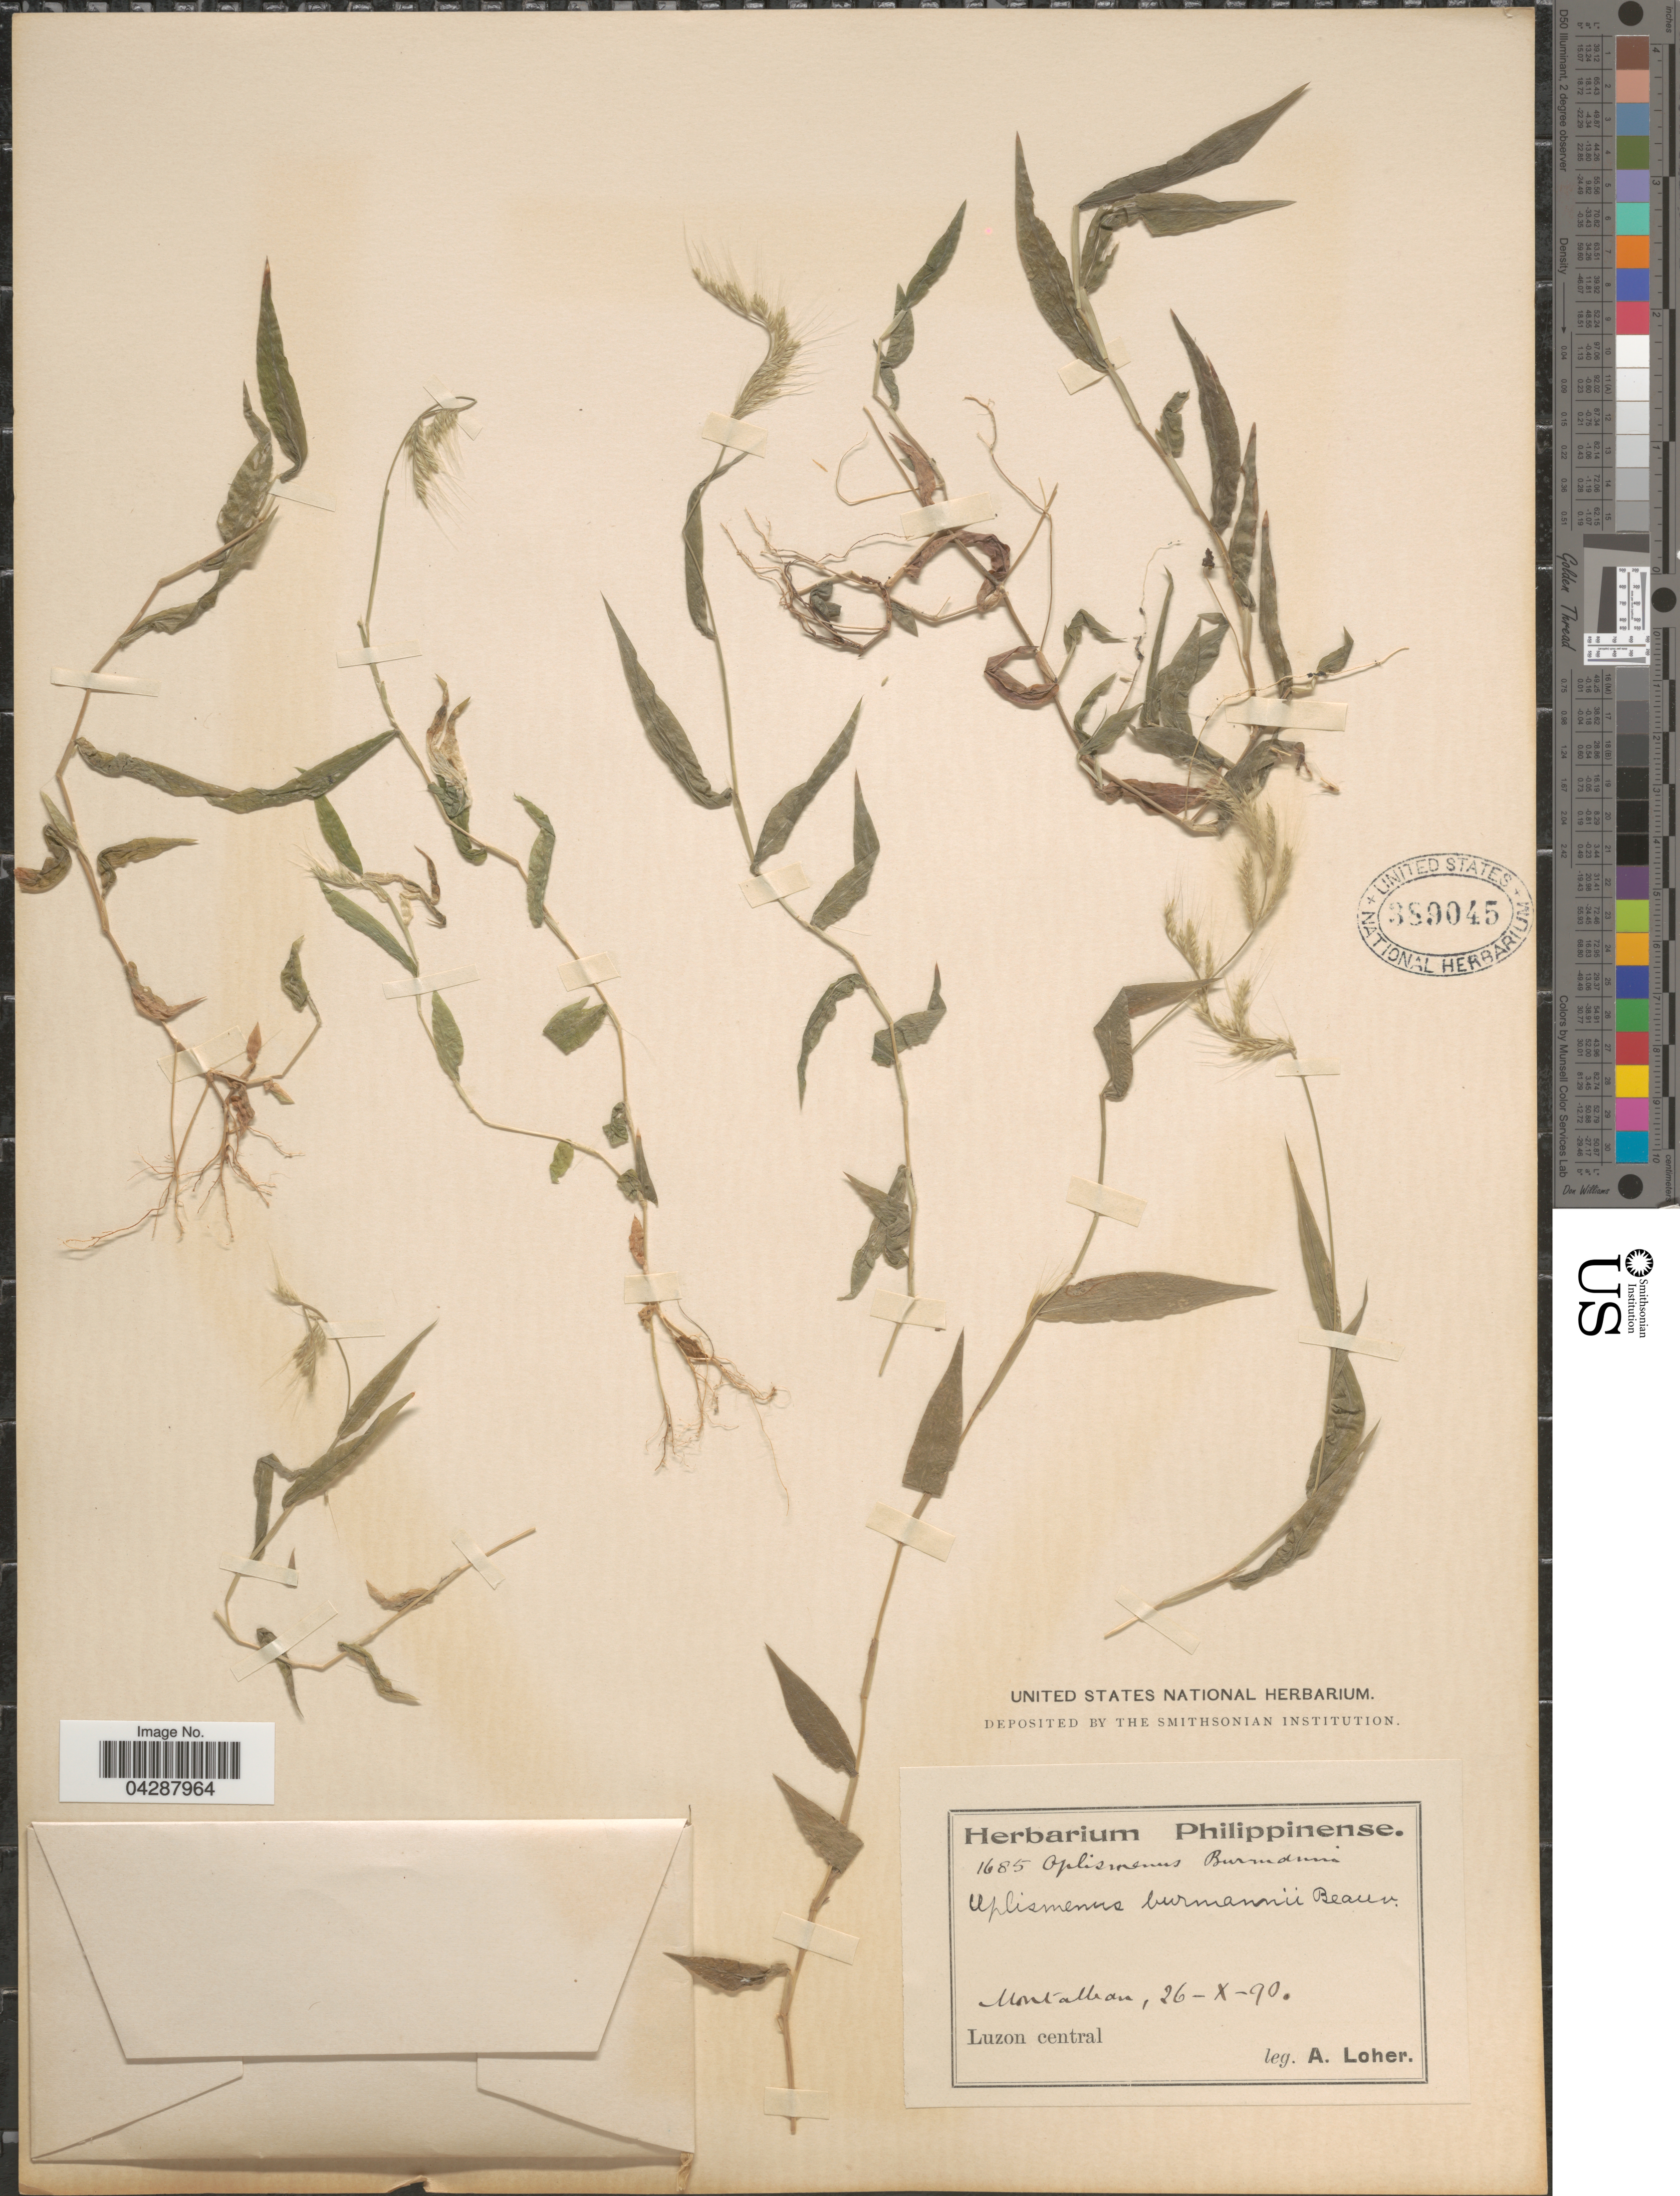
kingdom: Plantae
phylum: Tracheophyta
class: Liliopsida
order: Poales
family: Poaceae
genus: Oplismenus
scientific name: Oplismenus burmannii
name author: (Retz.) P. Beauv.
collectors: A. Loher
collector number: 1685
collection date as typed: Transcribed d/m/y: 26/10/90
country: Philippines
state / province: Central Luzon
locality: Montalban. Luzon central.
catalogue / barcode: US 389045